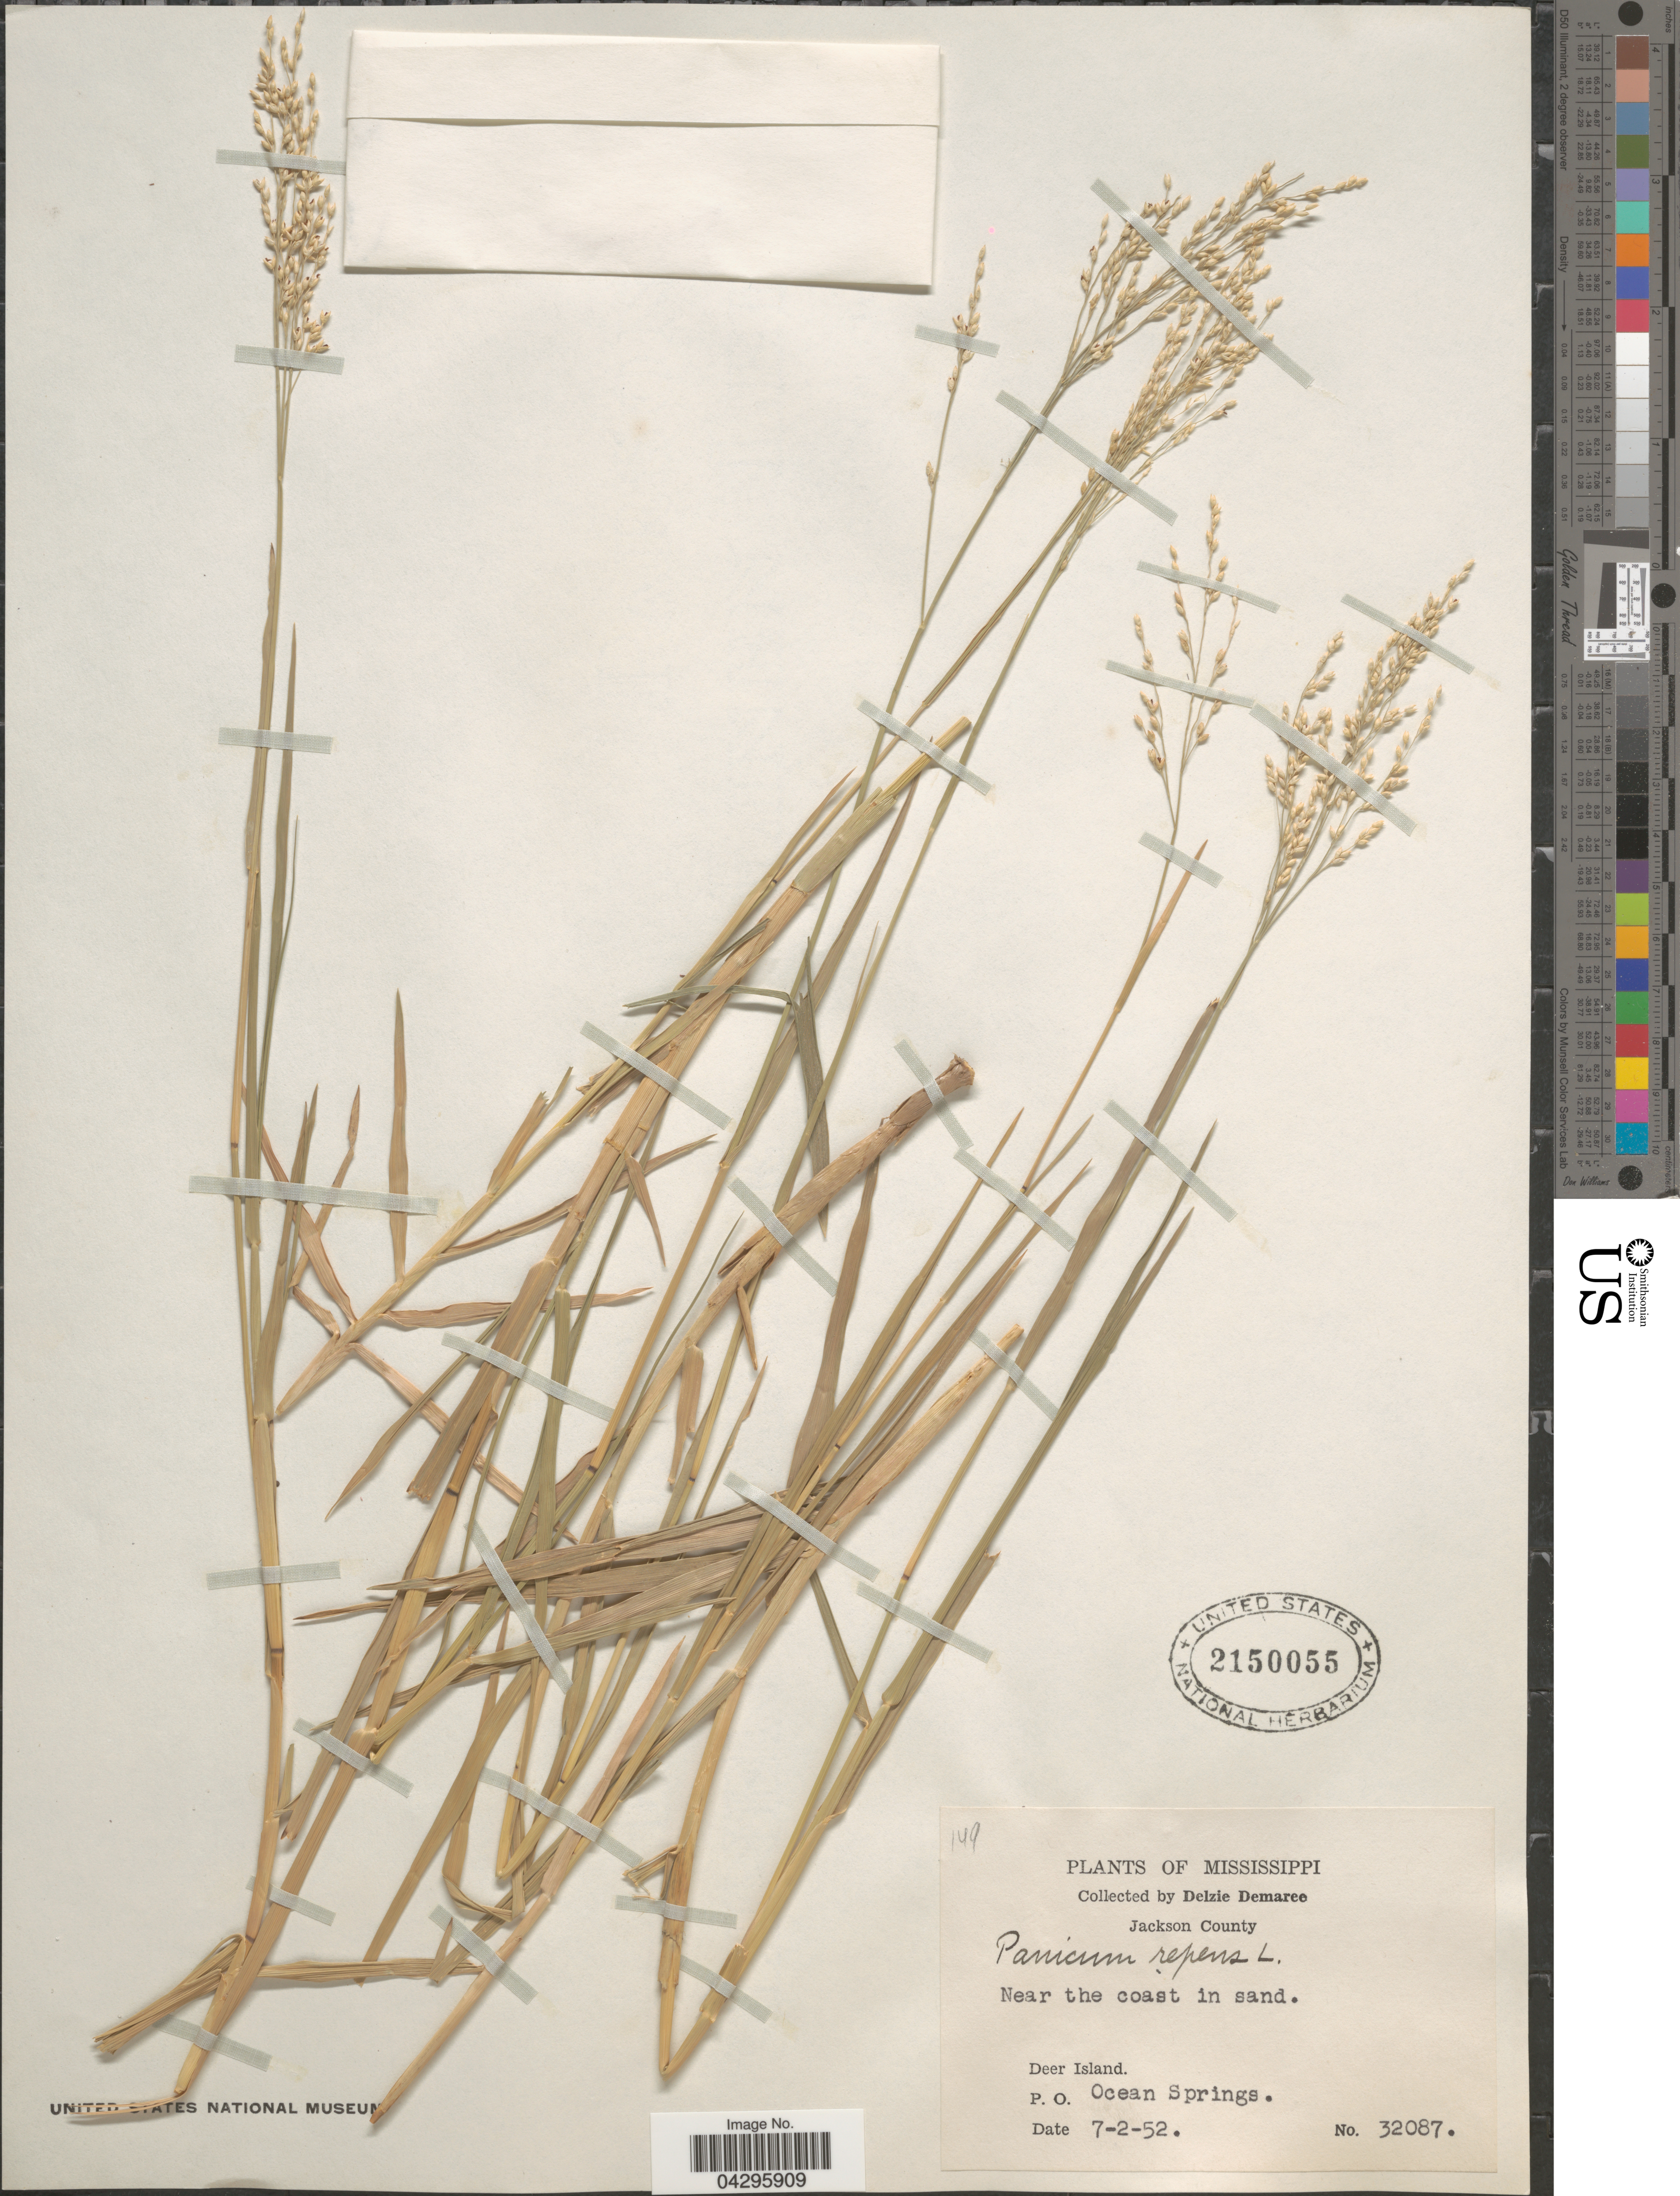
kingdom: Plantae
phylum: Tracheophyta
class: Liliopsida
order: Poales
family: Poaceae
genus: Panicum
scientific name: Panicum repens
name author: L.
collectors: D. Demaree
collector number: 32087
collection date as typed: Transcribed d/m/y: 2/7/52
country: United States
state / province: Mississippi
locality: Jackson County. Near the coast in sand. Deer Island. P. O. Ocean Springs.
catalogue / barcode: US 2150055